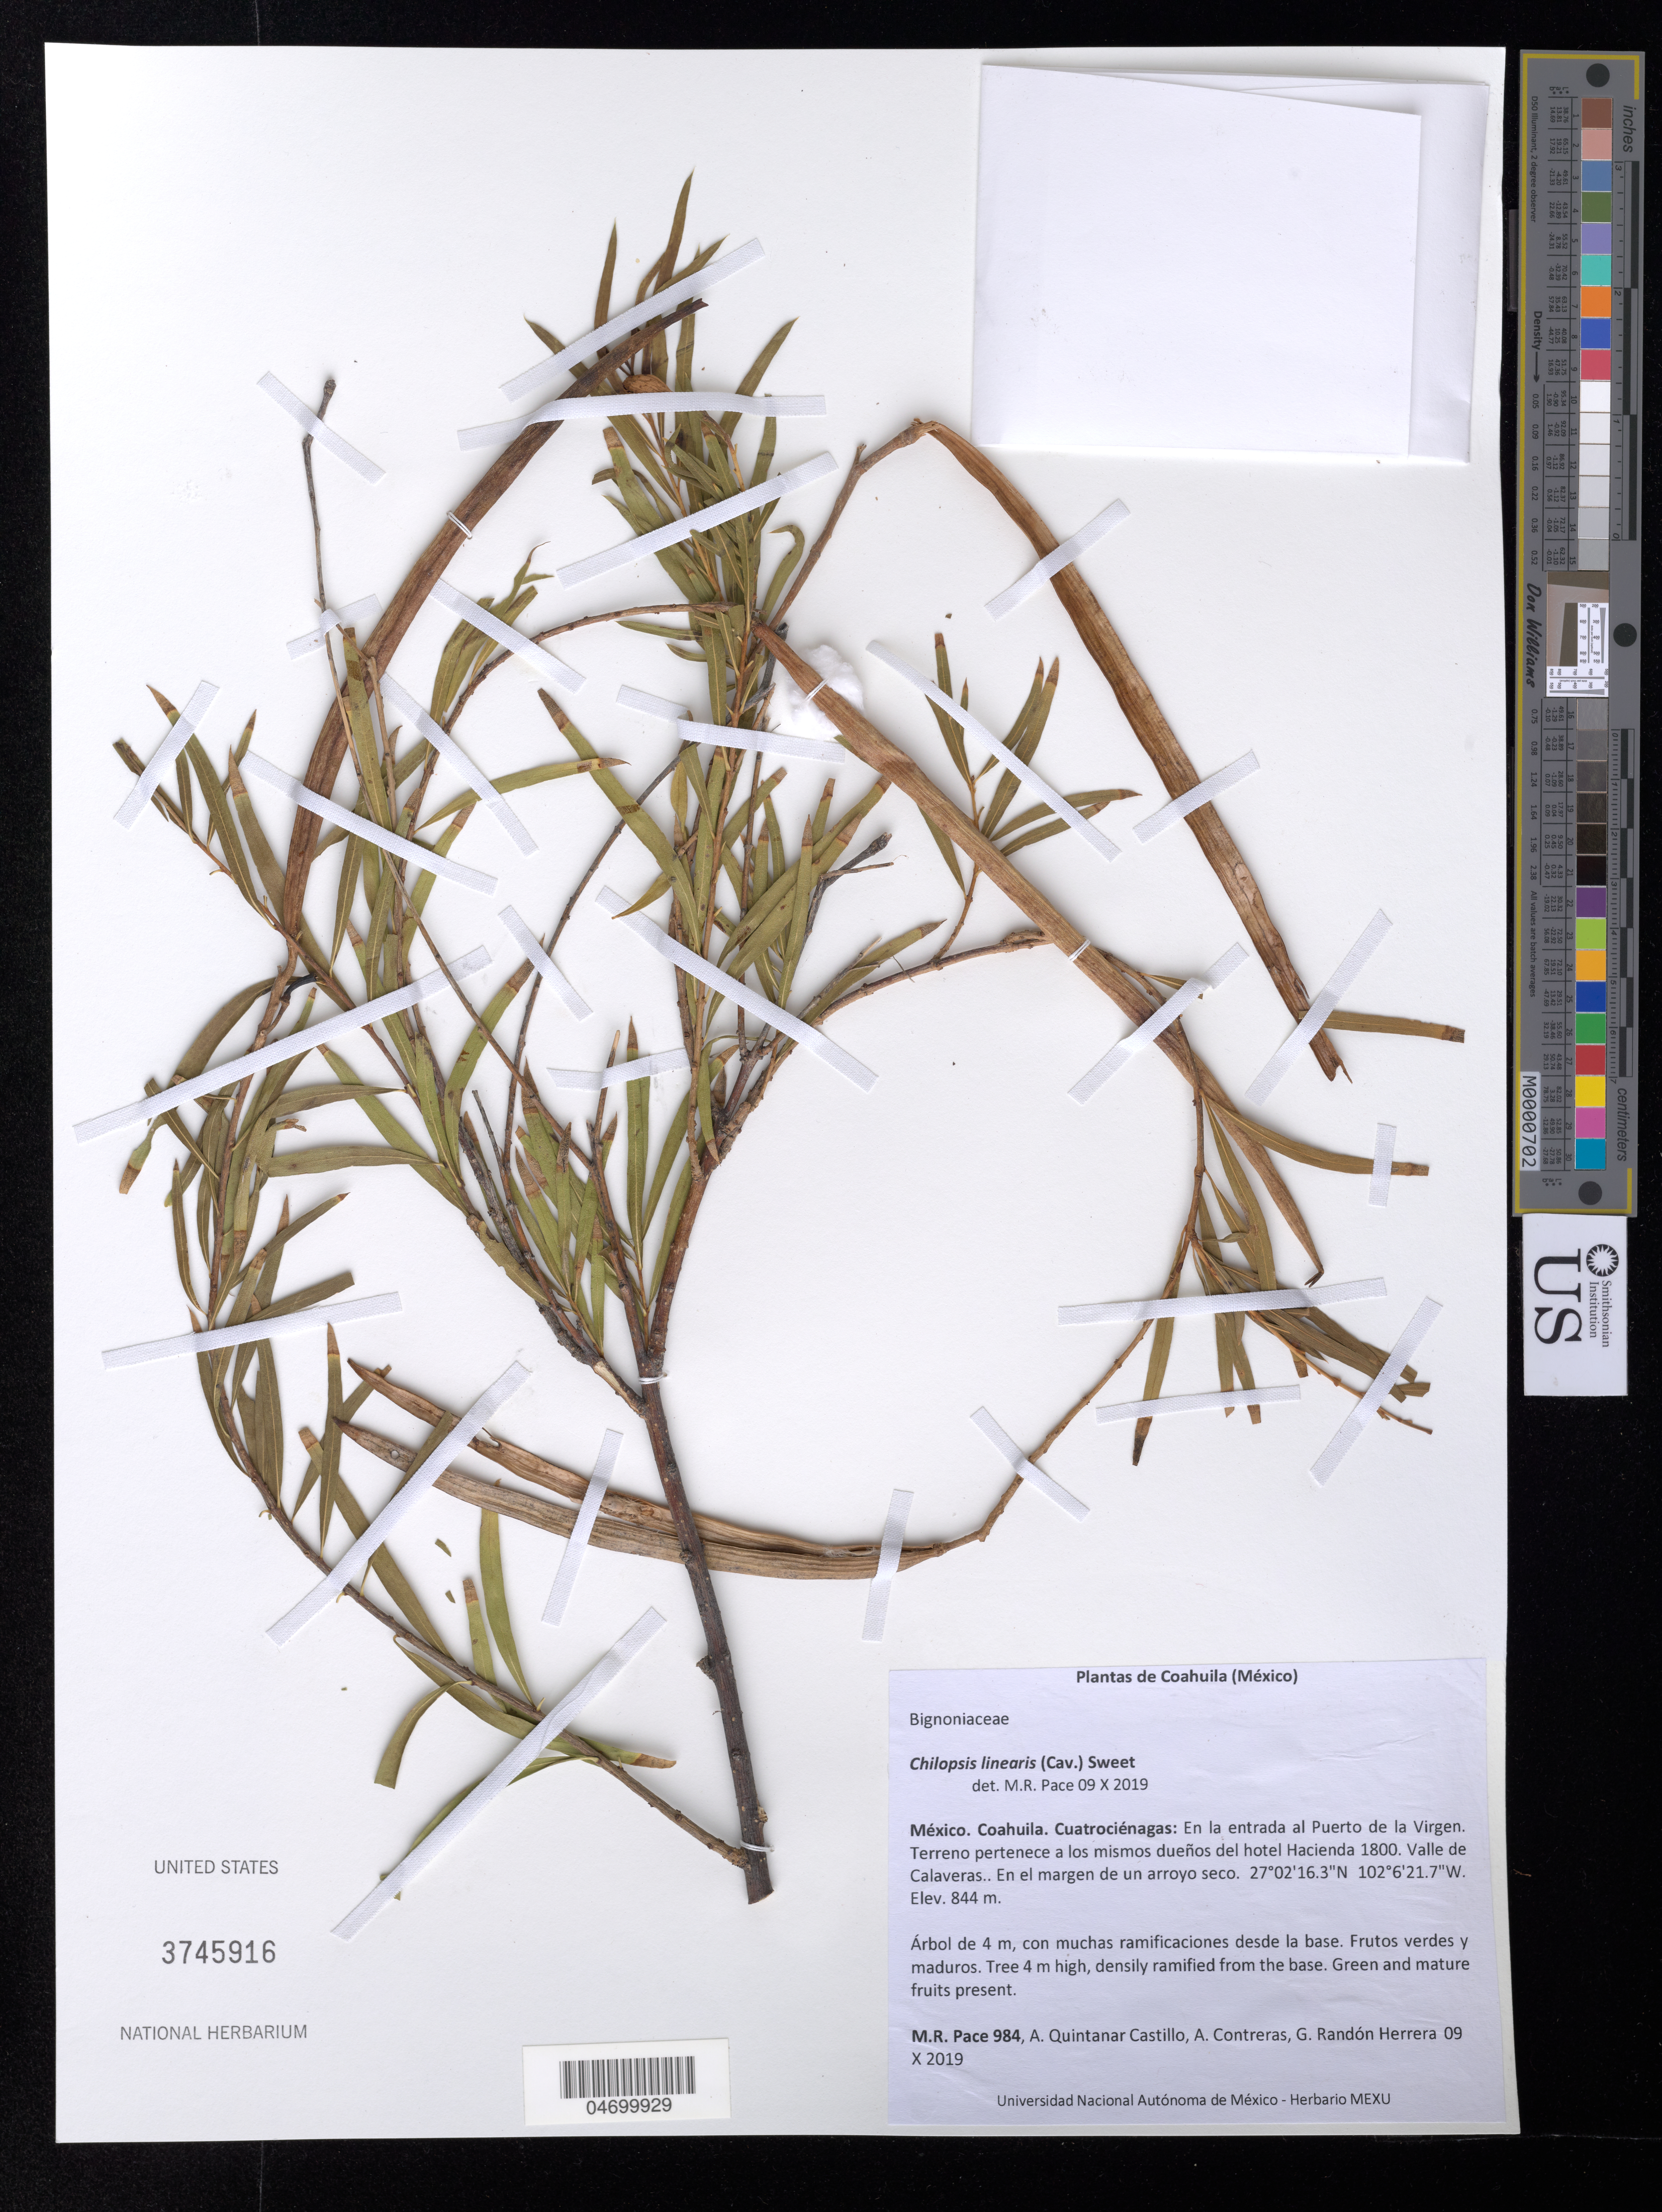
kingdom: Plantae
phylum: Tracheophyta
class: Magnoliopsida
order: Lamiales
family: Bignoniaceae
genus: Chilopsis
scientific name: Chilopsis linearis var. tomenticaulis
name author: Henrickson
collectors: M. Pace, A. Quintanar Castillo, A. Contreras & G. Randón Herrera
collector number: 984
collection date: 2019-10-09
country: Mexico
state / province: Coahuila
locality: Cuatrociénagas: En la entrada al Puerto de la Virgen. Terreno pertenece a los mismos dueños del hotel Hacienda 1800. Valle de Calaveras.. En el margen de un arroyo seco.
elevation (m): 844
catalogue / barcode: US 3745916